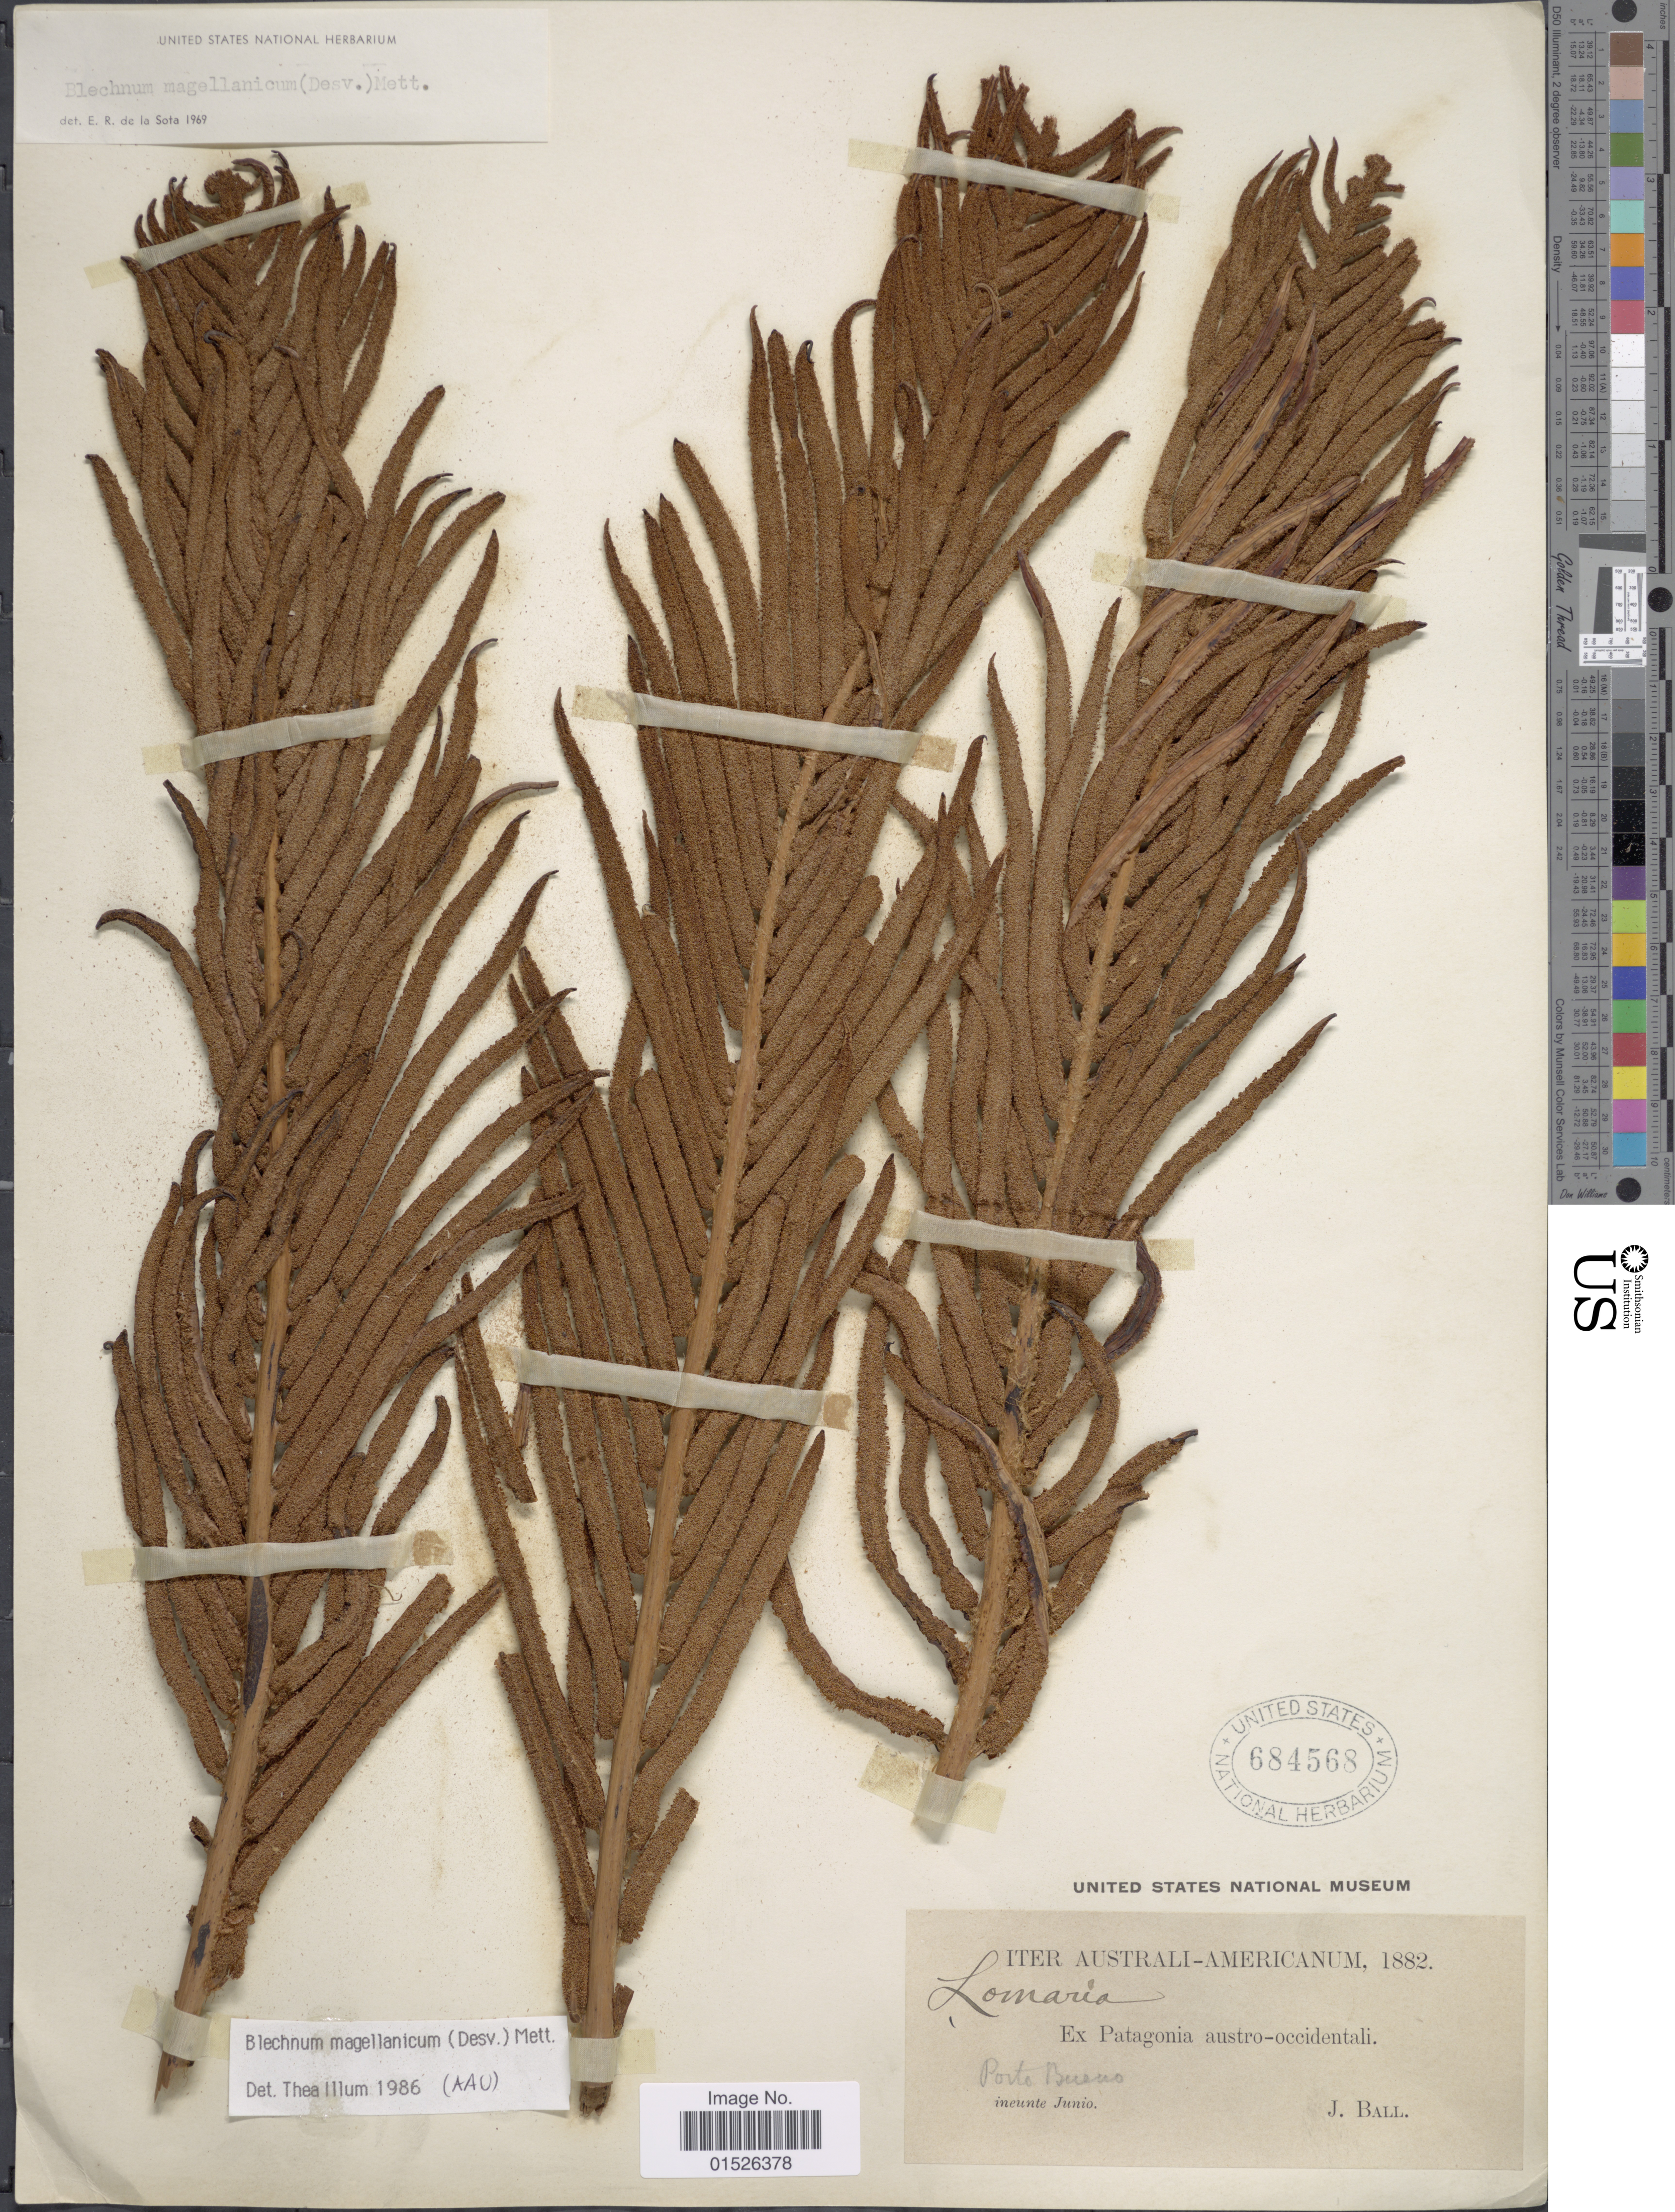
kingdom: Plantae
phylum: Tracheophyta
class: Polypodiopsida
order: Polypodiales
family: Blechnaceae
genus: Blechnum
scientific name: Blechnum magellanicum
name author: Mett.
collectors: J. Ball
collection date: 1882-06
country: Chile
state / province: Magallanes y de la Antártica Chilena (XII)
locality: Australi-Americanum, Patagonia austro-occidentali. Porto Bueno.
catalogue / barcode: US 684568